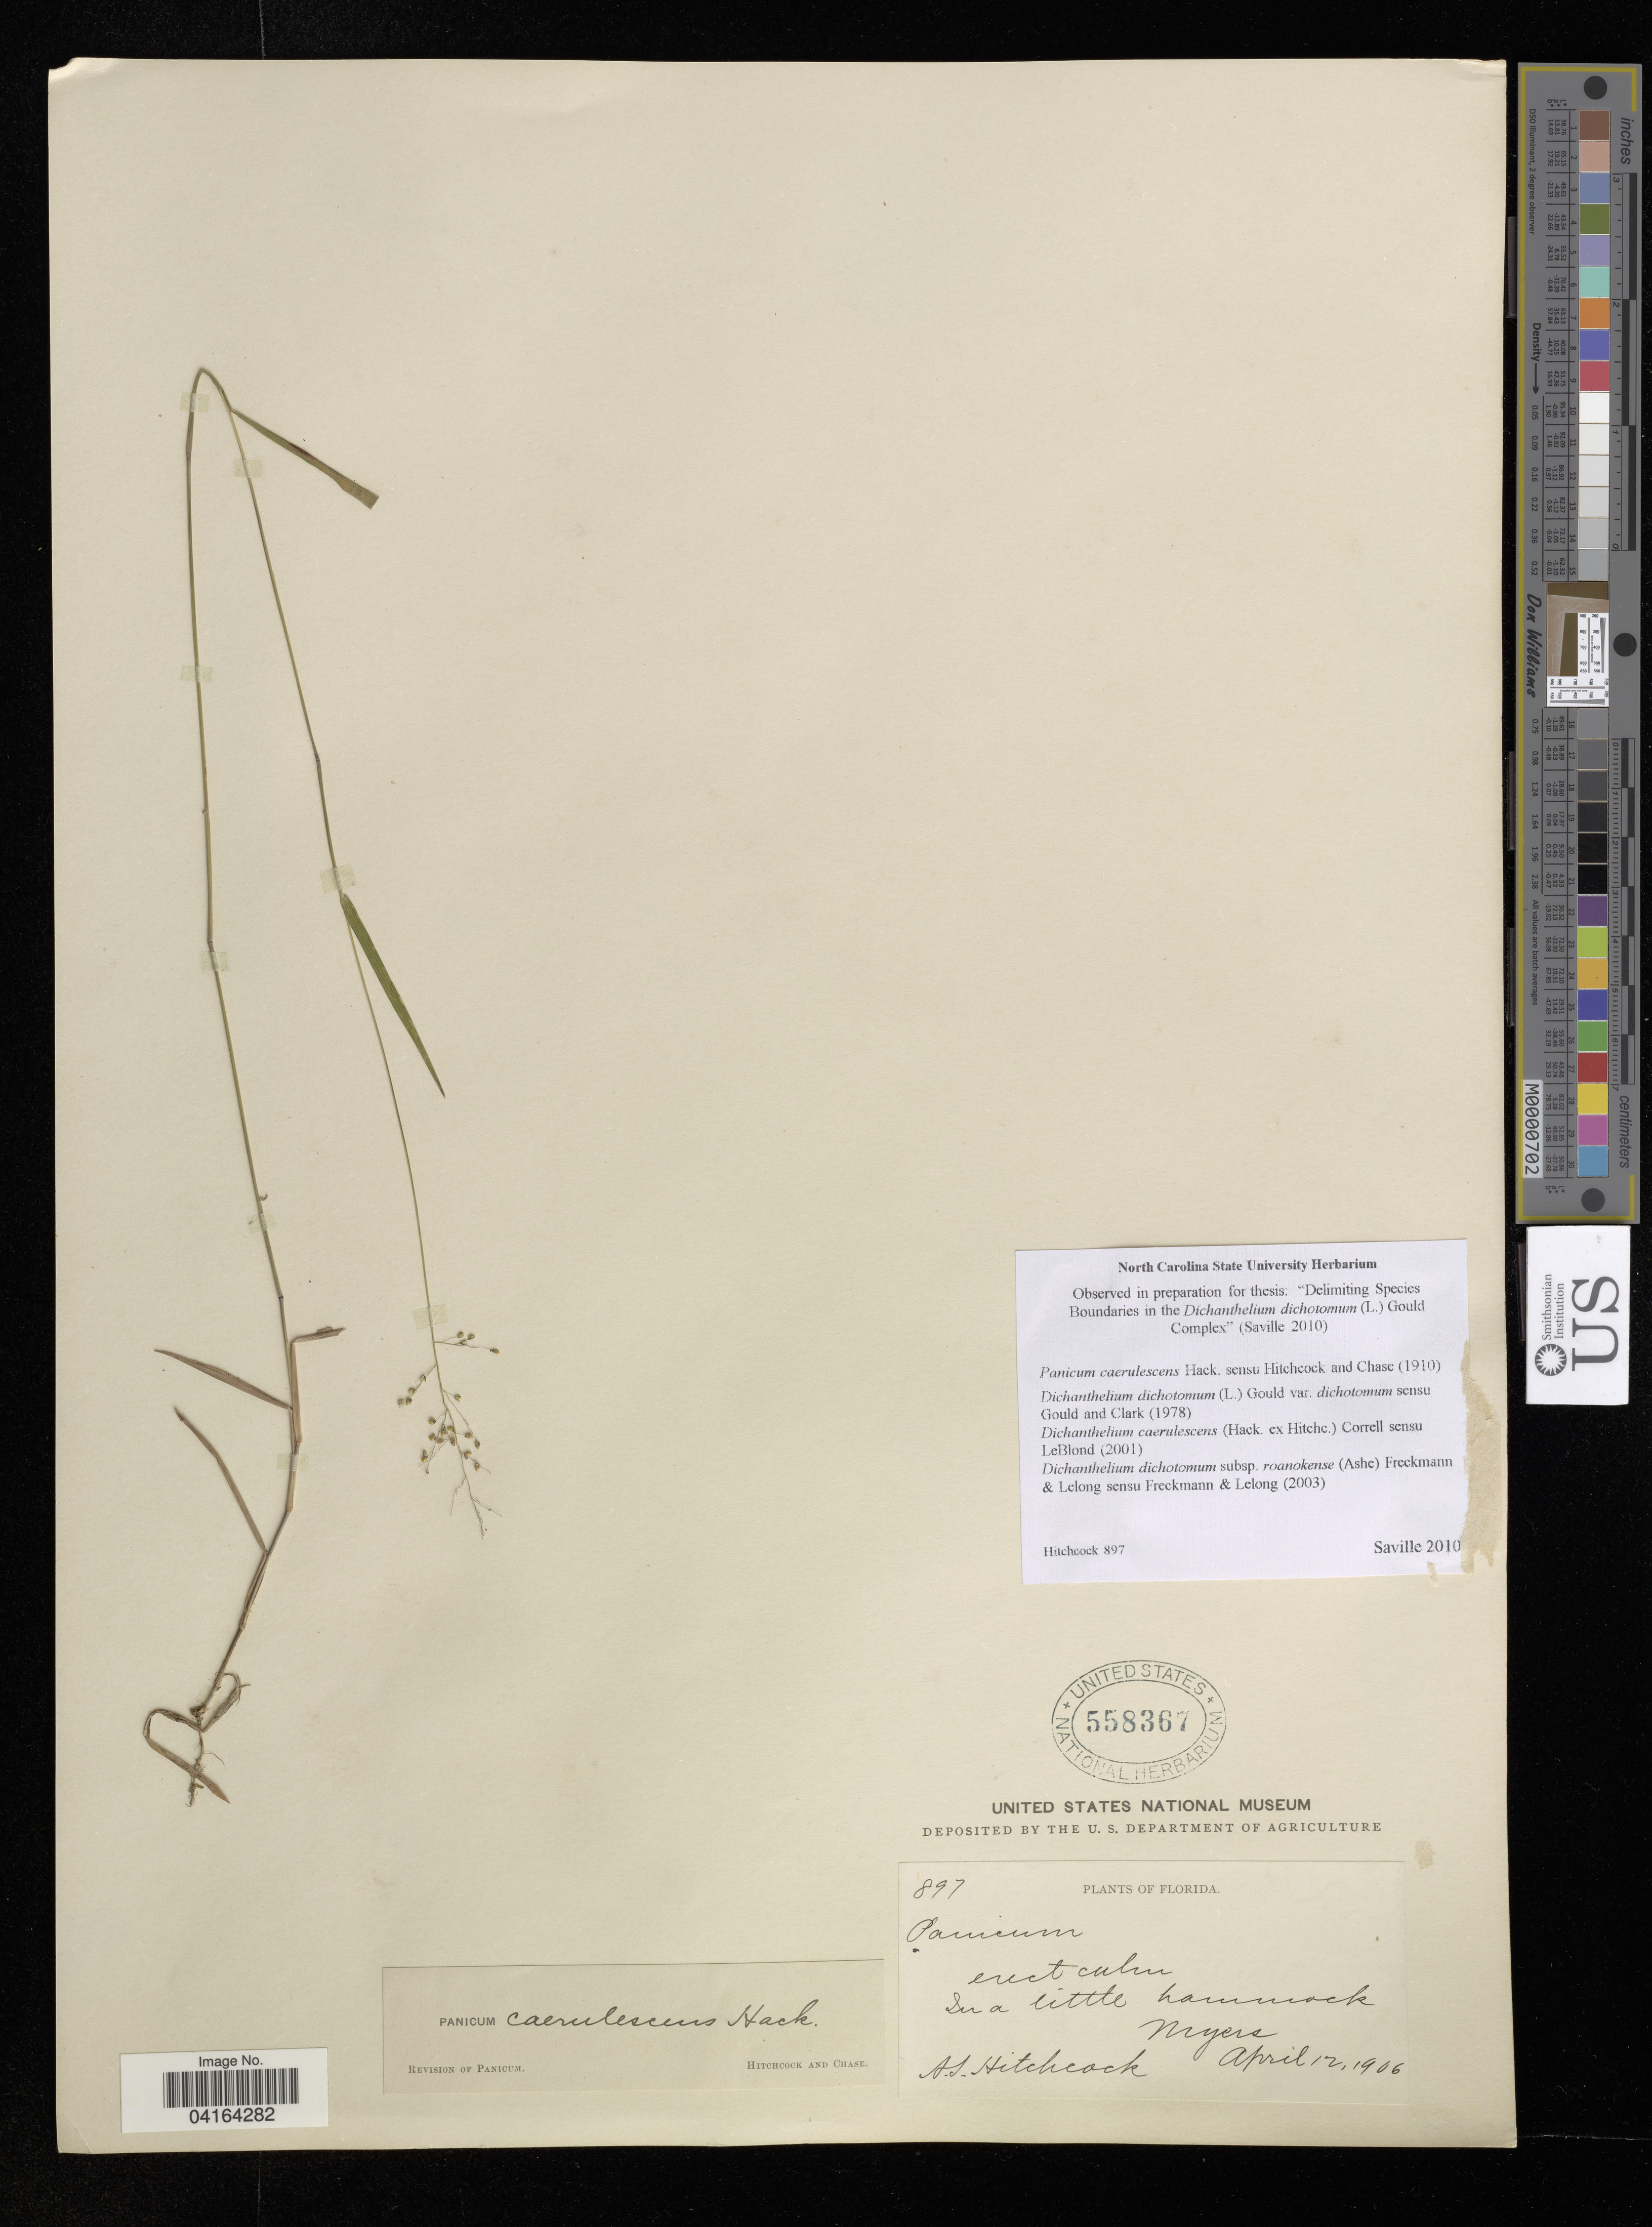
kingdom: Plantae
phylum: Tracheophyta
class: Liliopsida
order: Poales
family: Poaceae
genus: Dichanthelium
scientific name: Dichanthelium dichotomum subsp. roanokense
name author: (Ashe) LeBlond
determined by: Saville, A. C., (NCSC), North Carolina State University (UNITED STATES)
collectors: A. Hitchcock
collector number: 897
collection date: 1906-04-12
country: United States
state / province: Florida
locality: In a little hammock. Myers.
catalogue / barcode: US 558367